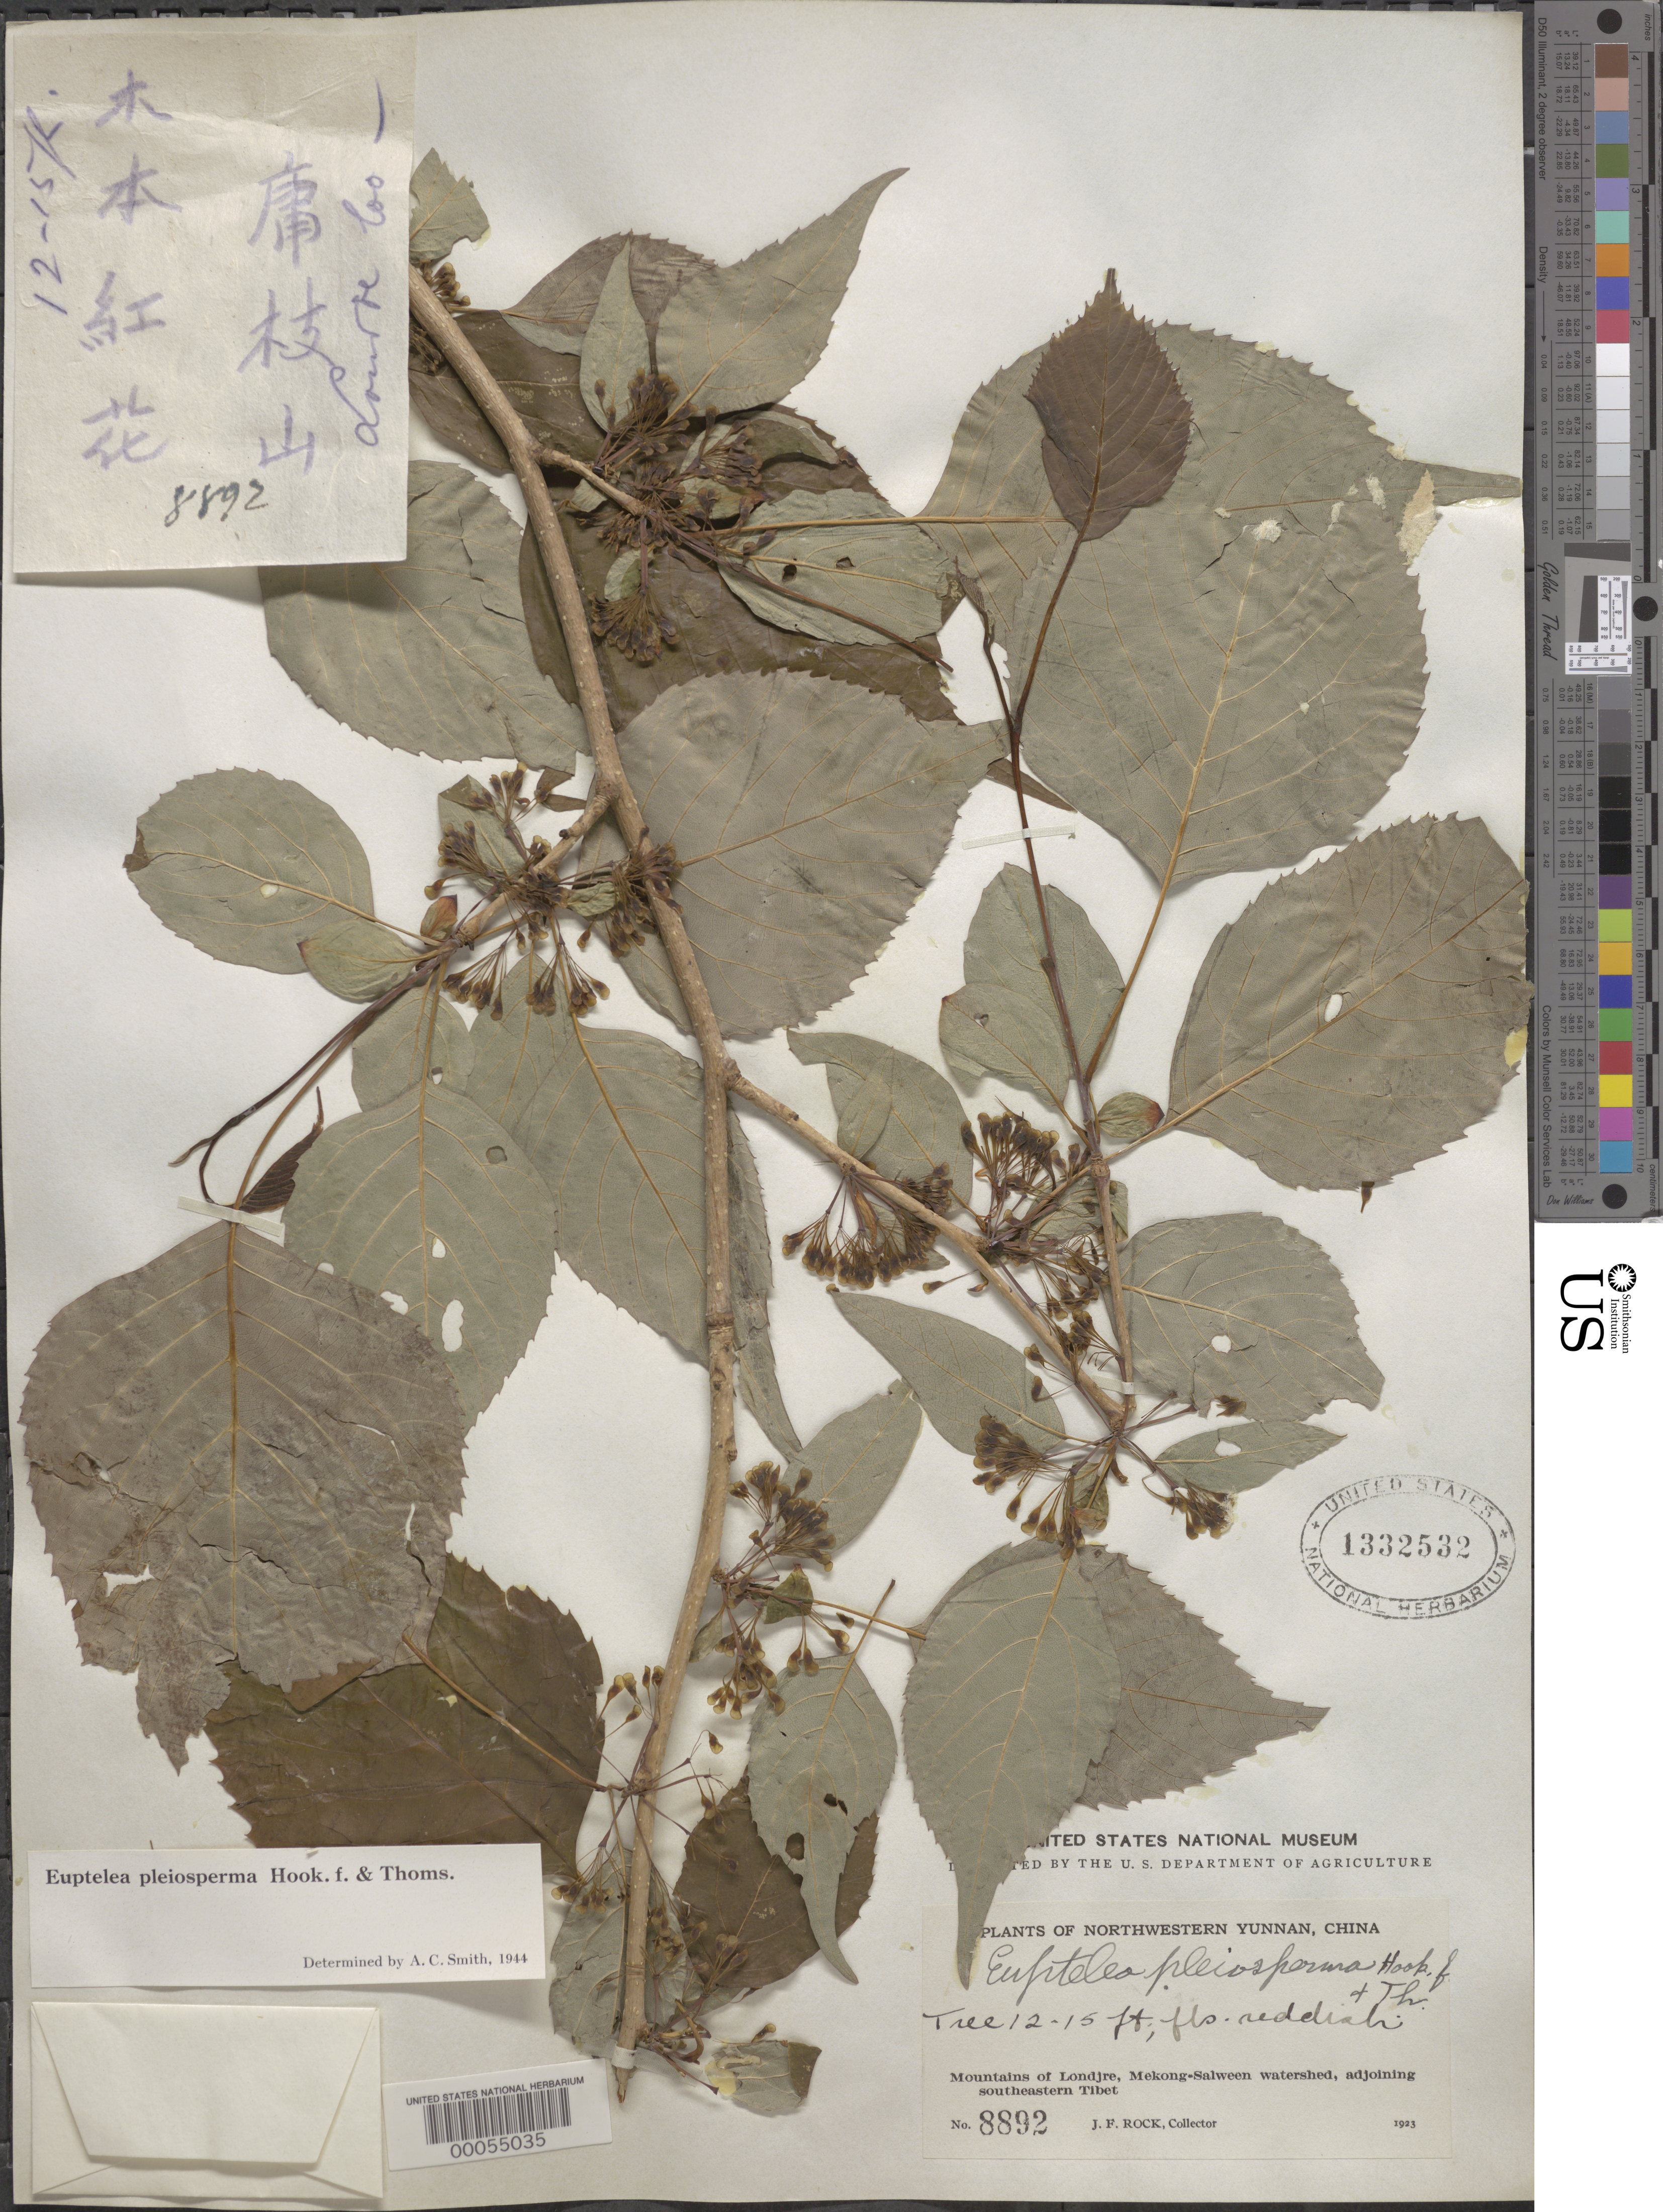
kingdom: Plantae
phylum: Tracheophyta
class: Magnoliopsida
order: Ranunculales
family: Eupteleaceae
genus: Euptelea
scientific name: Euptelea pleiosperma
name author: Hook. f. & Thomson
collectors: J. F. Rock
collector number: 8892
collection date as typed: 1923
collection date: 1923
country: China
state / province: Yunnan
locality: Northwestern yunnan: mountains of londjre, mekong-salween watershed, adjoining southeastern tibet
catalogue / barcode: US 1332532